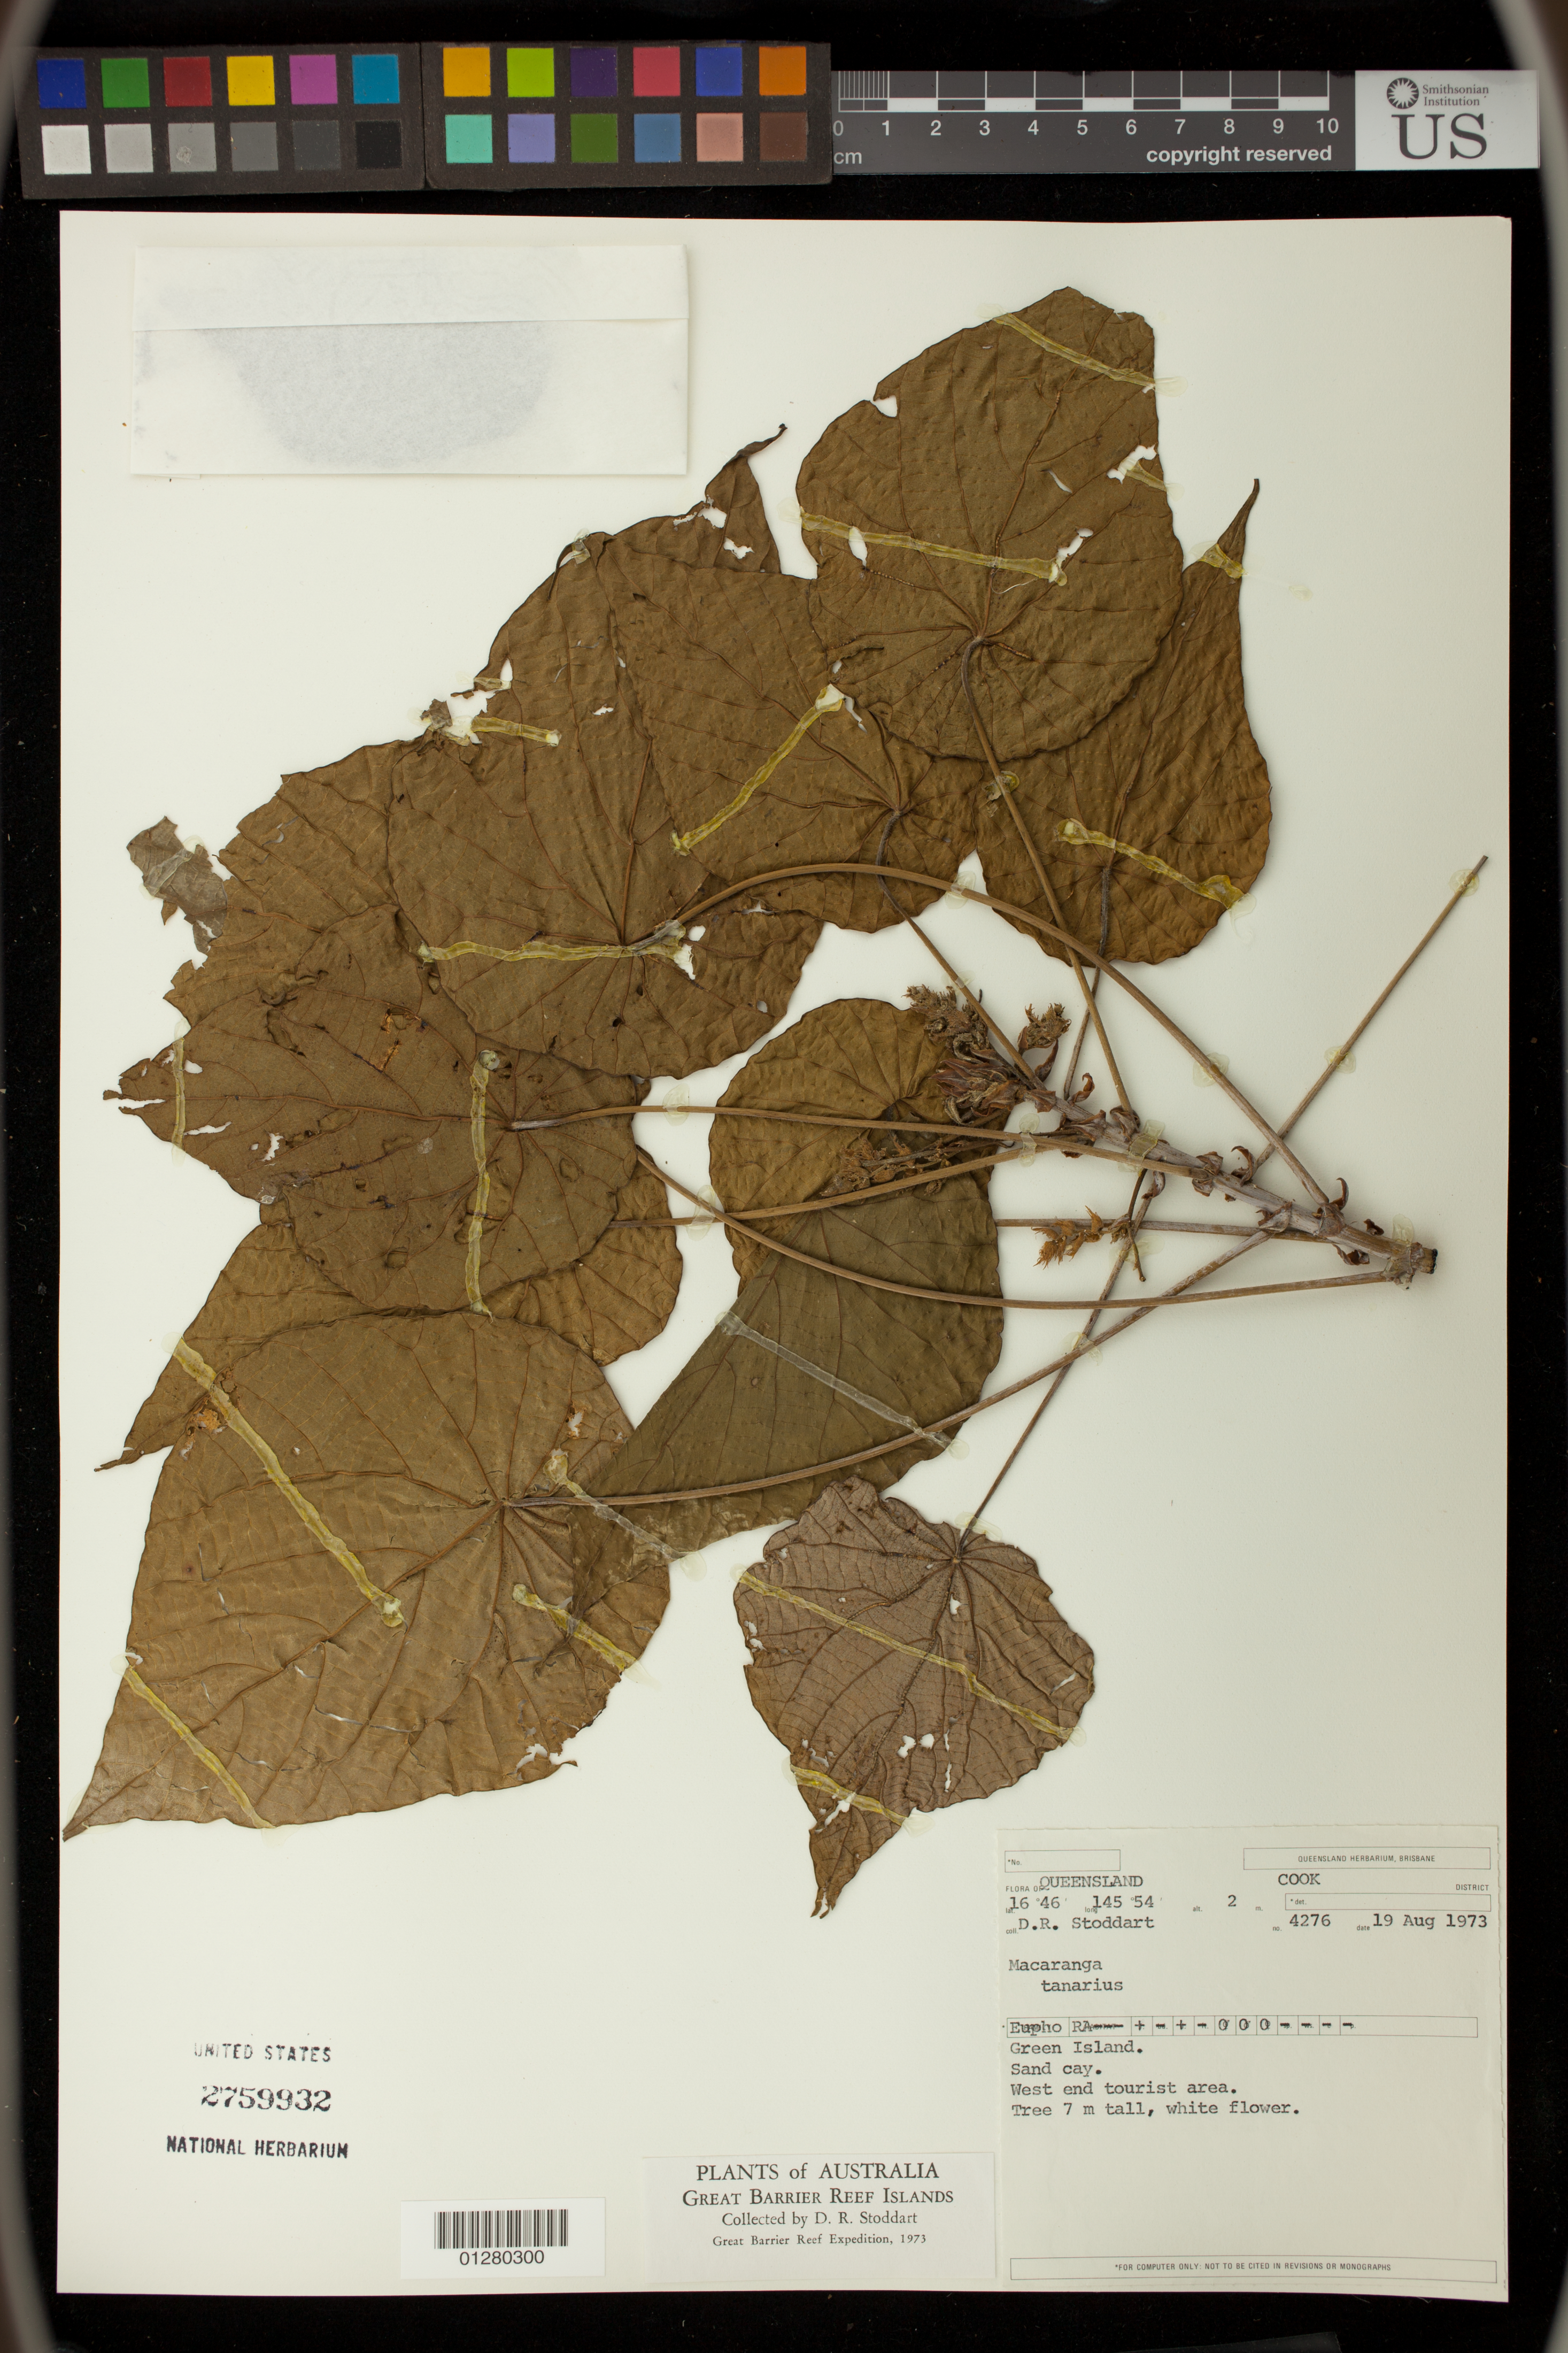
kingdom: Plantae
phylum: Tracheophyta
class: Magnoliopsida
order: Malpighiales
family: Euphorbiaceae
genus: Macaranga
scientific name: Macaranga tanarius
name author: (L.) Müll. Arg.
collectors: D. R. Stoddart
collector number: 4276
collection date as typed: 8/19/1973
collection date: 1973-08-19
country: Australia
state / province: Queensland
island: Green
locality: Green Island, Sand Cay. West end tourist area.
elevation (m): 2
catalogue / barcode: US 2759932